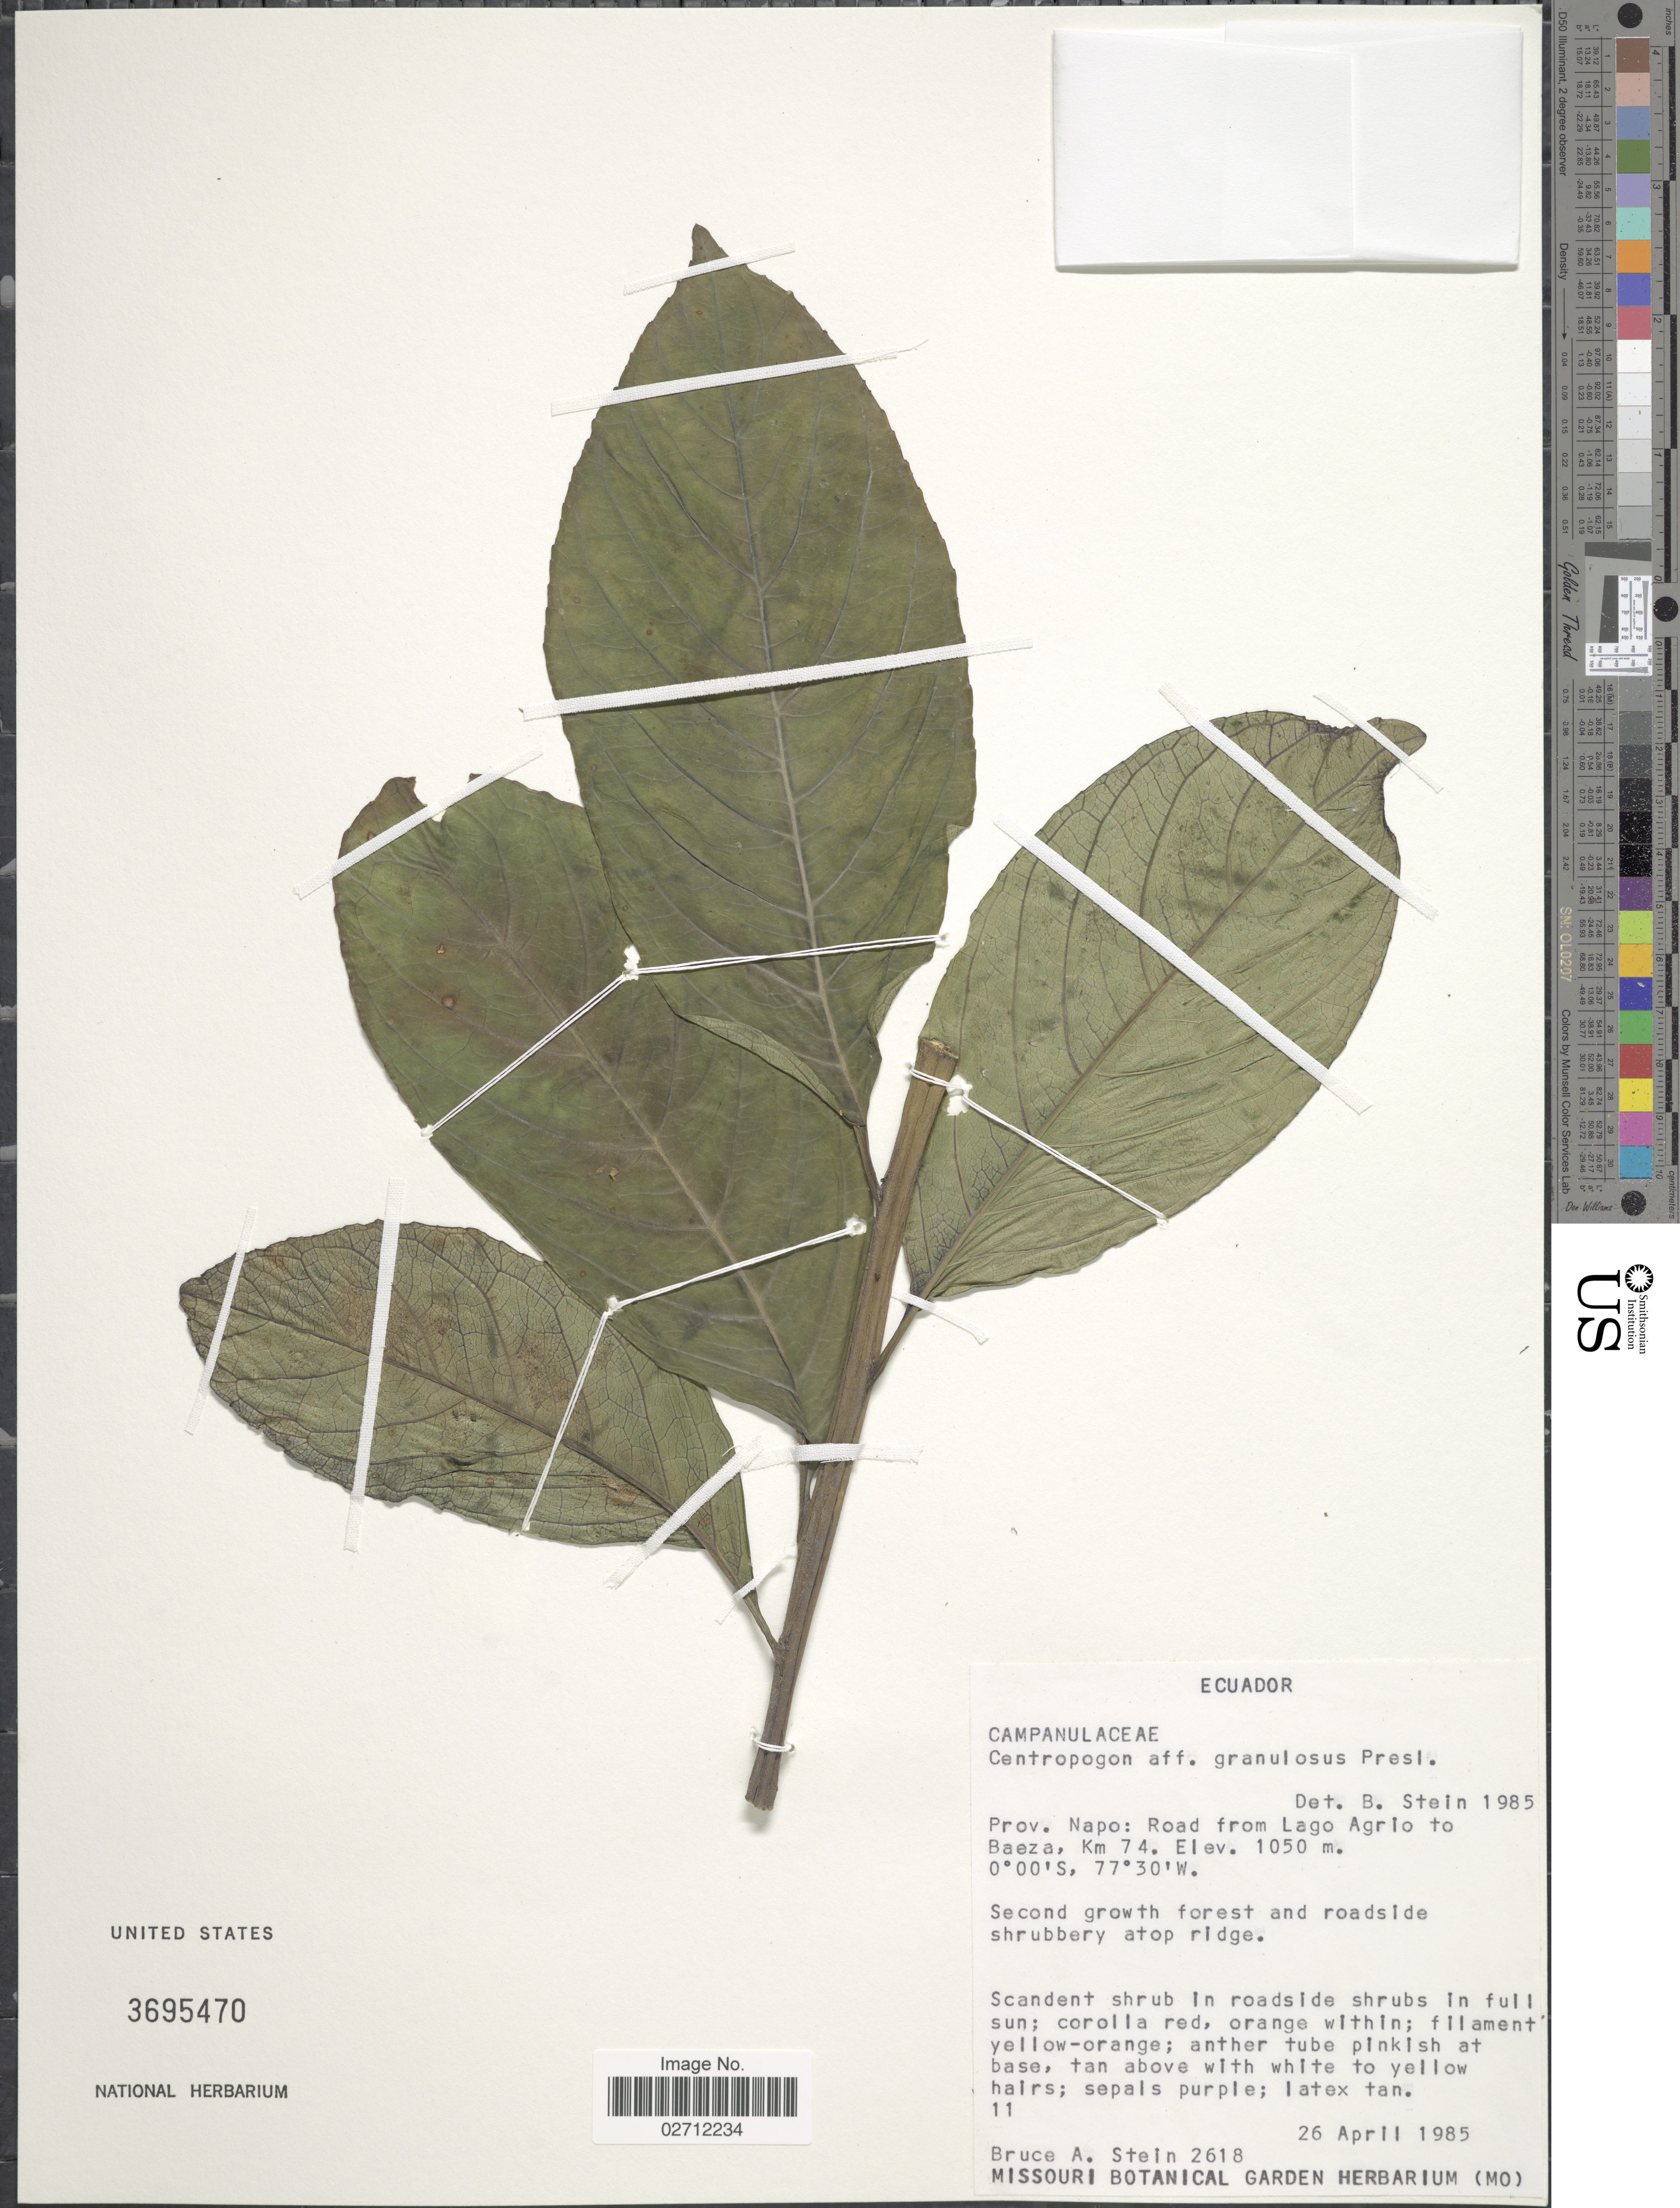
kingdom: Plantae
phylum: Tracheophyta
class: Magnoliopsida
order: Asterales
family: Campanulaceae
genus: Centropogon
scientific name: Centropogon granulosus subsp. granulosus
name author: C. Presl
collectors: B. A. Stein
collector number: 2618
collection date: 1985-04-26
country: Ecuador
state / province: Napo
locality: Road from Lago Agrio to Baeza, Km 74, second growth forest and roadside shrubbery atop ridge.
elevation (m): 1050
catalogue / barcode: US 3695470